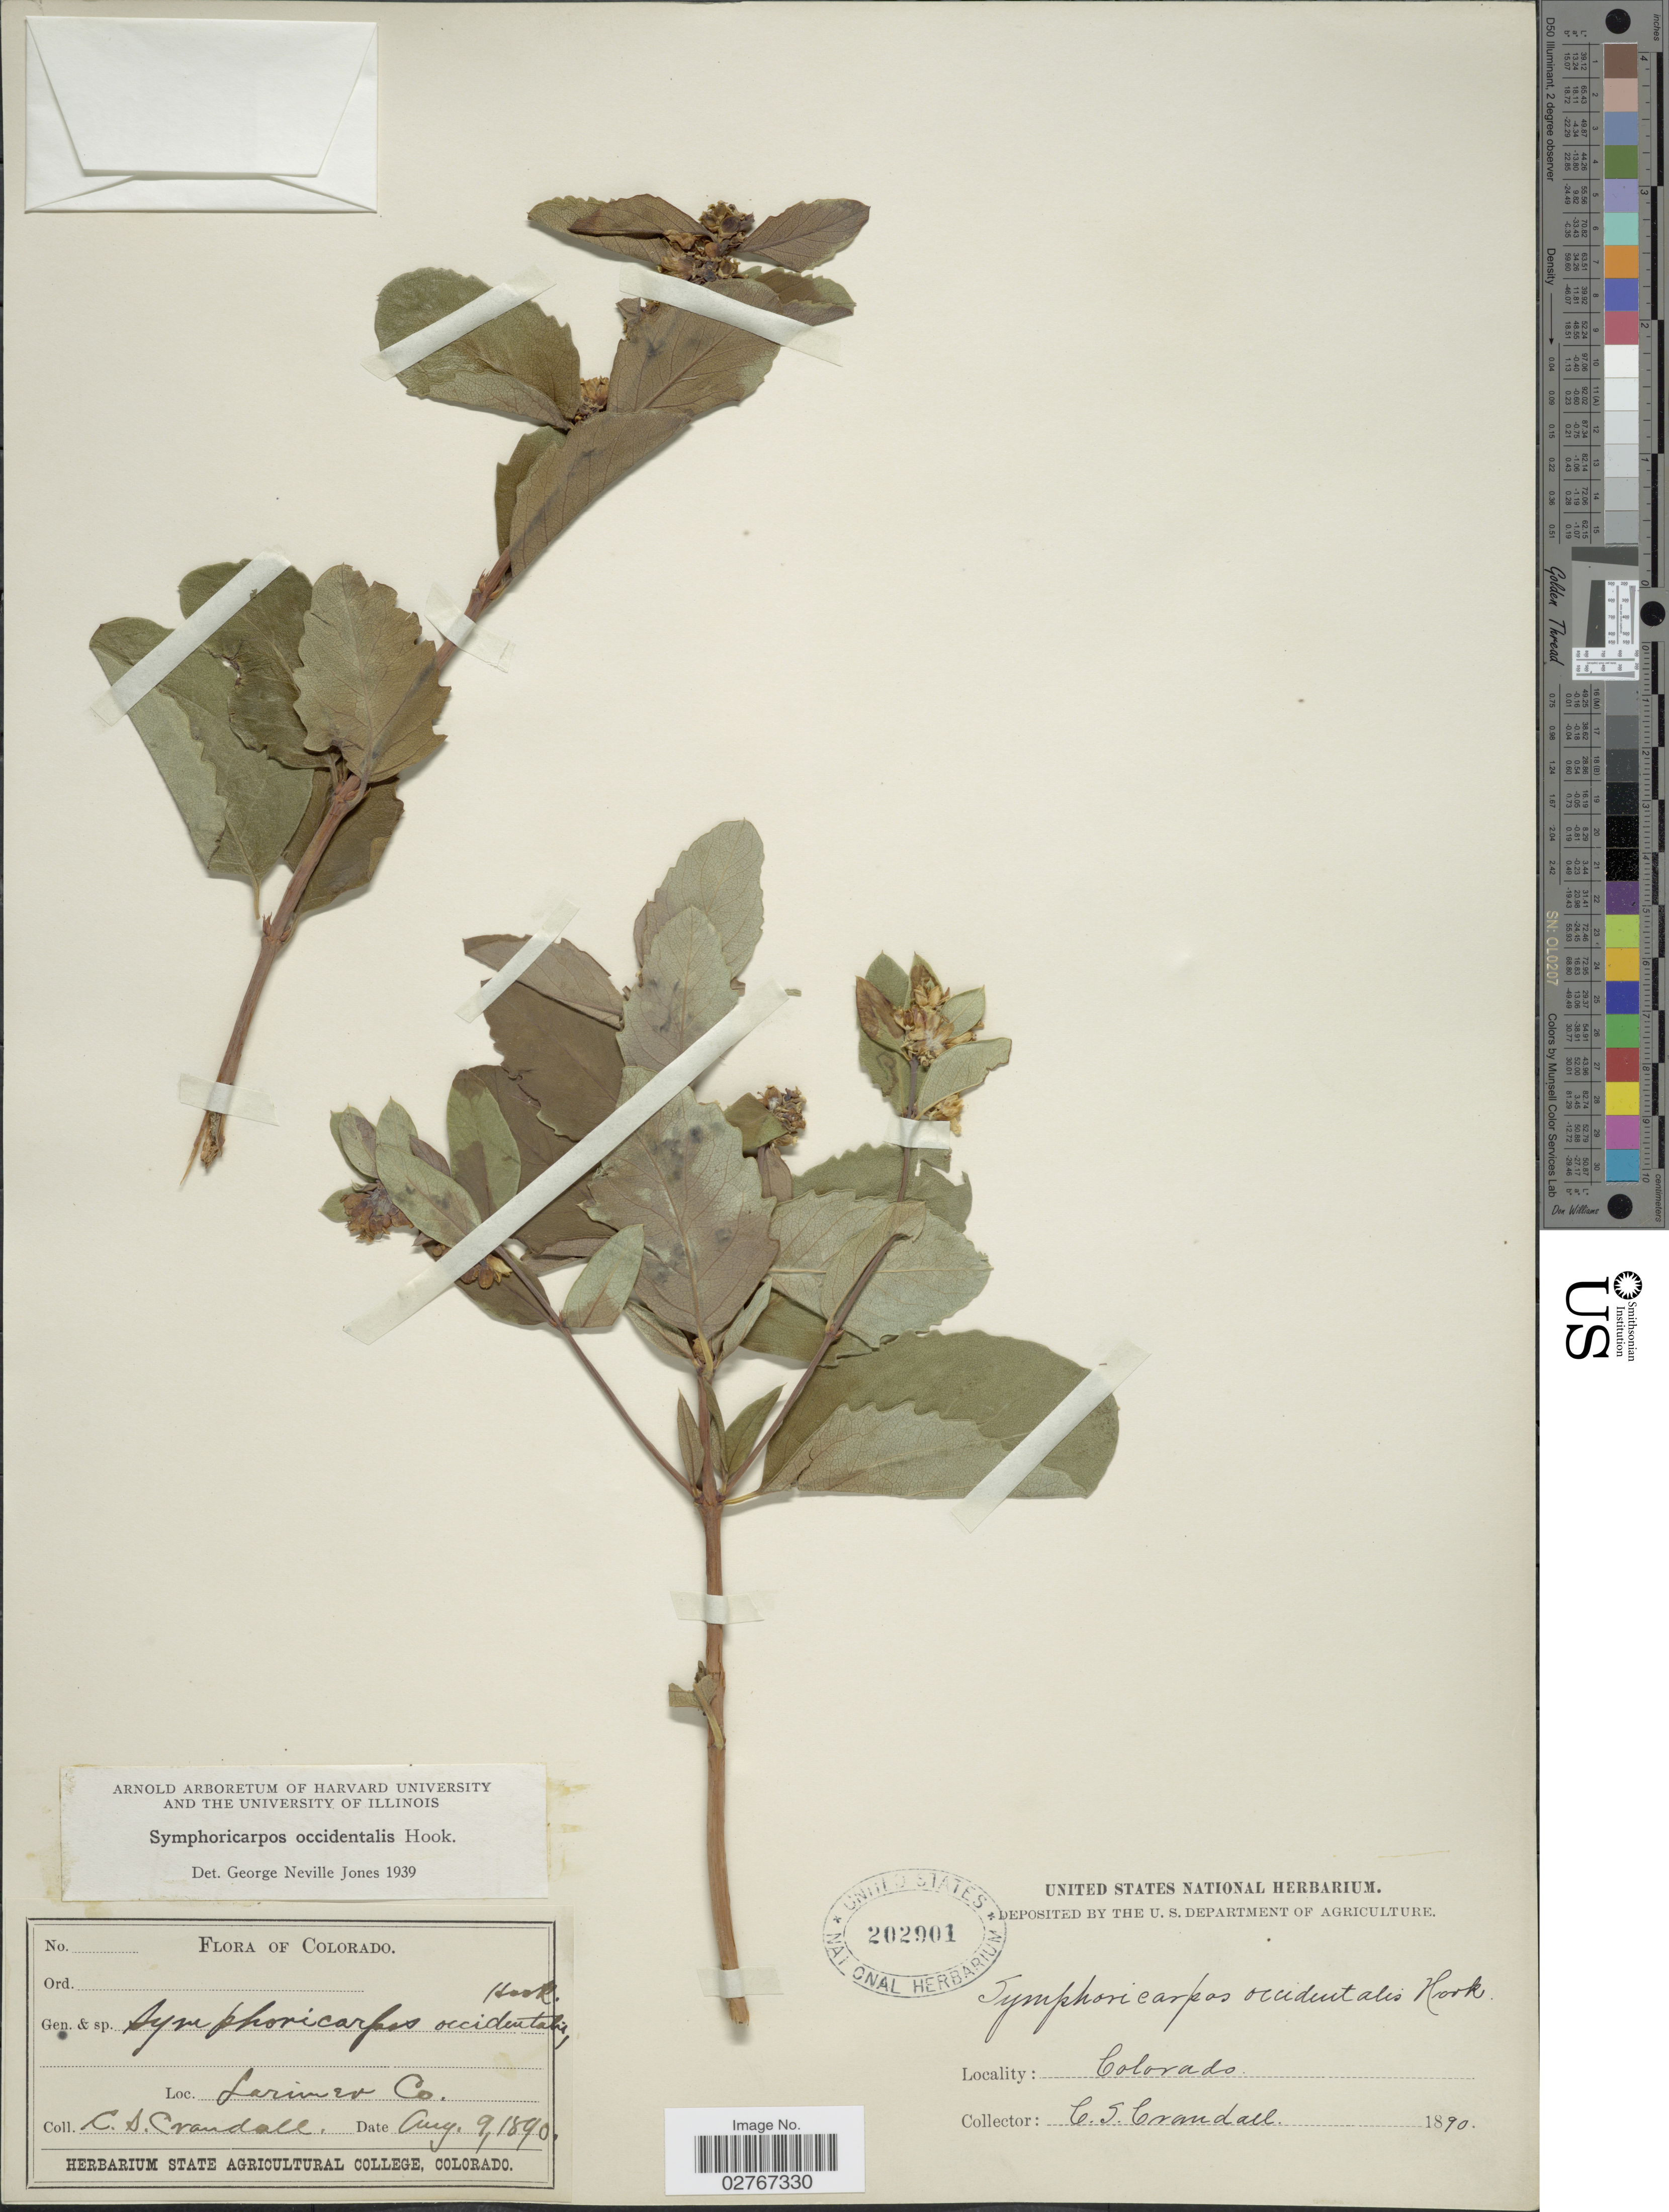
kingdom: Plantae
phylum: Tracheophyta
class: Magnoliopsida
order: Dipsacales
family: Caprifoliaceae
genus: Symphoricarpos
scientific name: Symphoricarpos occidentalis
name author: (R. Br.) Hook.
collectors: C. Crandall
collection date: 1890-08-09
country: United States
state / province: Colorado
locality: Larimer Co.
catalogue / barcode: US 202901